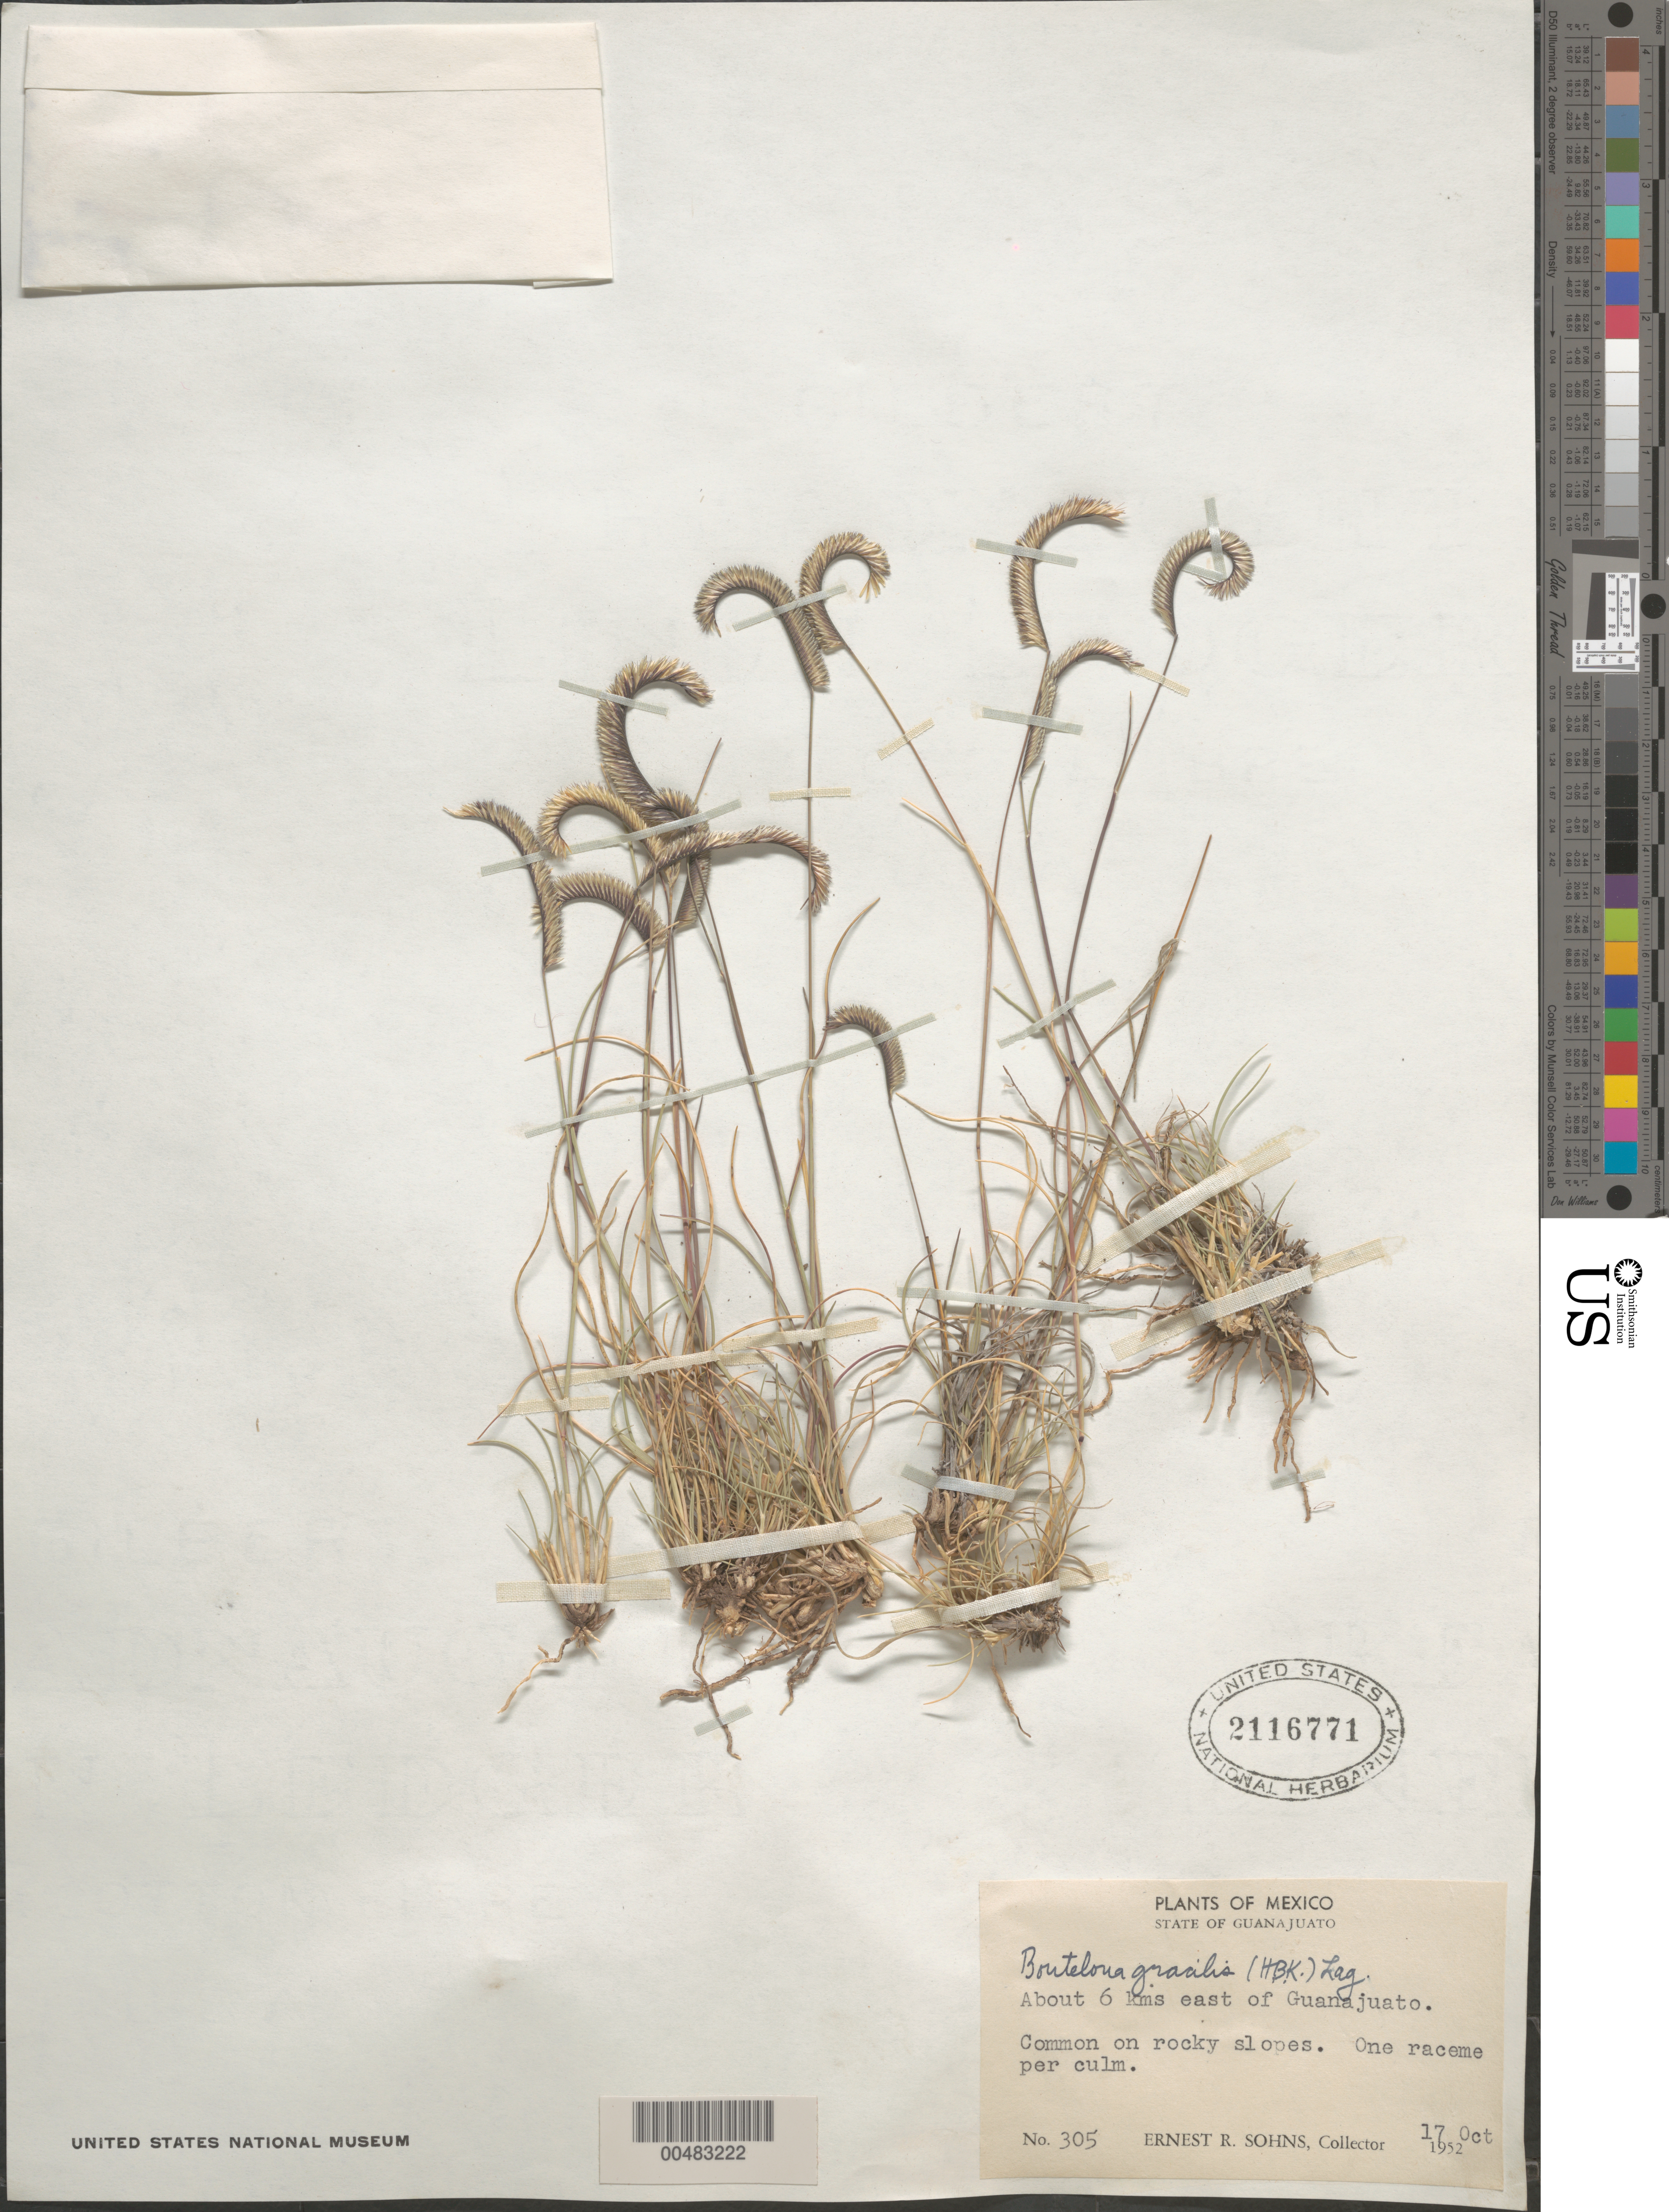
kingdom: Plantae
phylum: Tracheophyta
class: Liliopsida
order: Poales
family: Poaceae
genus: Bouteloua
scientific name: Bouteloua gracilis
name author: (Kunth) Lag. ex Griffiths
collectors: E. R. Sohns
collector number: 305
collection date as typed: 17 Oct 1952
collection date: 1952-10-17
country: Mexico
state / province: Guanajuato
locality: About 6 km E of Guanajuato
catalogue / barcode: US 2116771